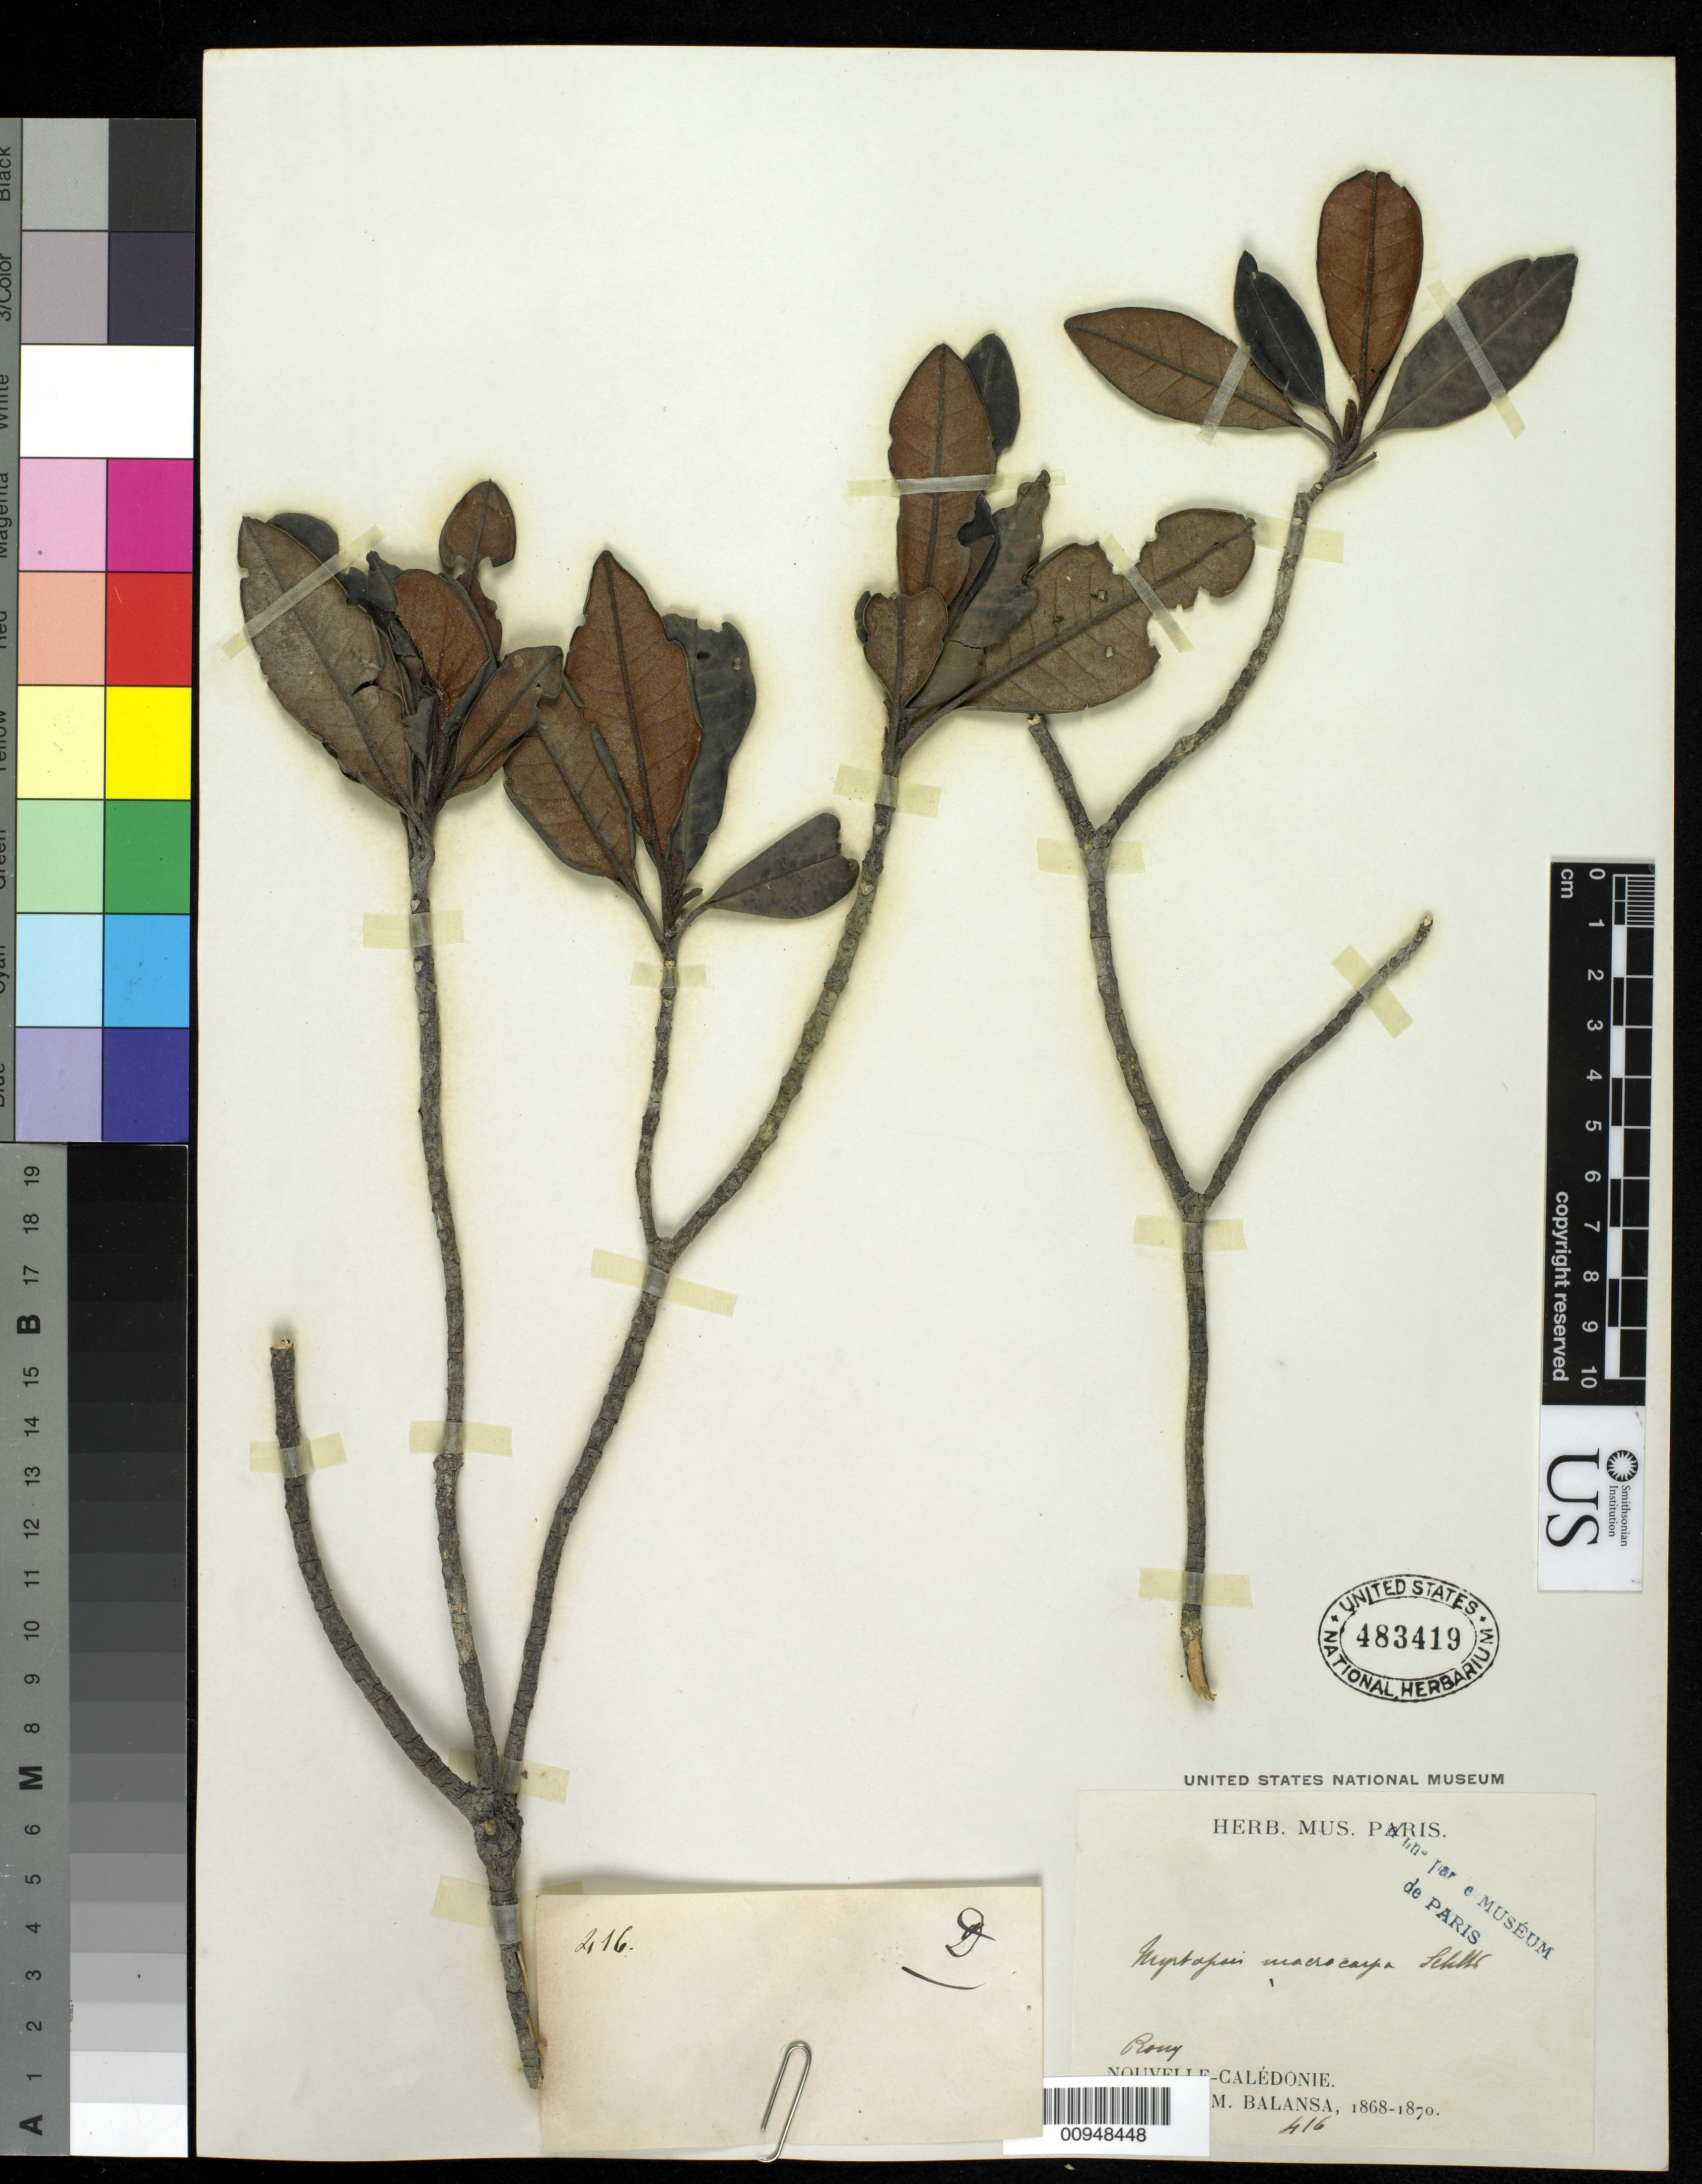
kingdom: Plantae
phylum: Tracheophyta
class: Magnoliopsida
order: Sapindales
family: Rutaceae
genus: Myrtopsis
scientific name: Myrtopsis macrocarpa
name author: Schltr.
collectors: B. Balansa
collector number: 416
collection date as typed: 1868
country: New Caledonia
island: New Caledonia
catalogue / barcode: US 483419